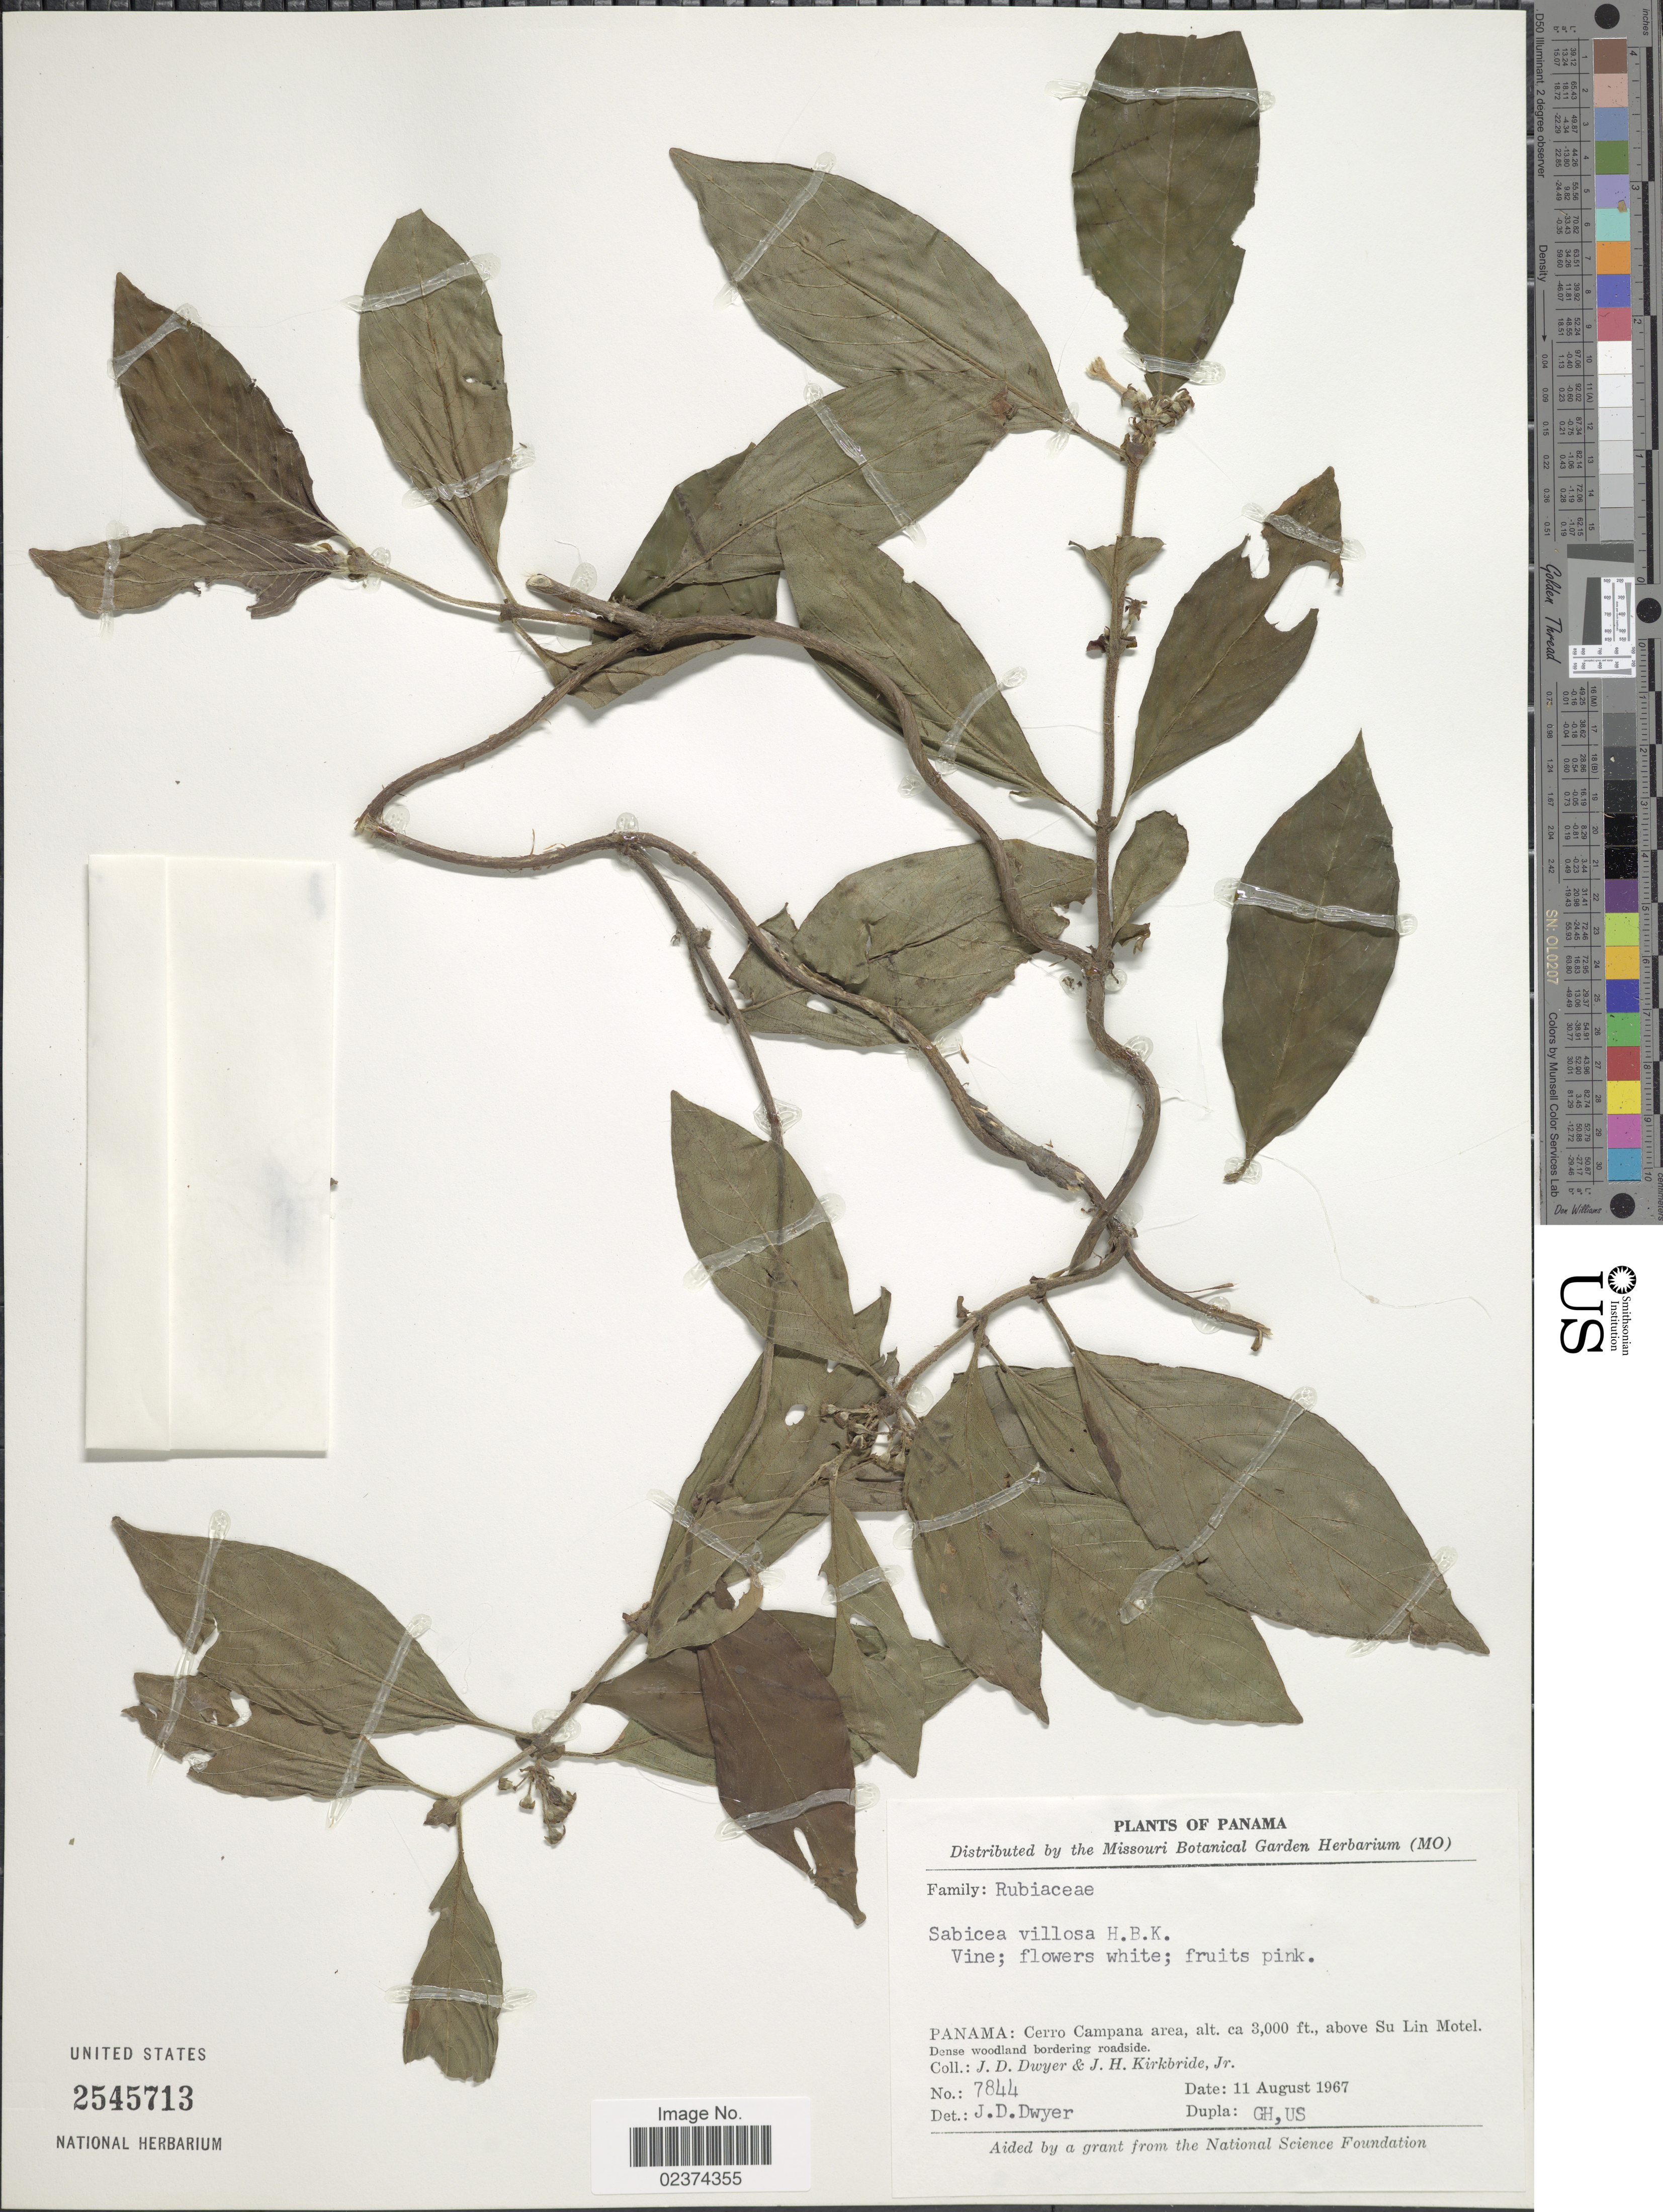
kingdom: Plantae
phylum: Tracheophyta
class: Magnoliopsida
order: Gentianales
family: Rubiaceae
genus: Sabicea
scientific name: Sabicea hirsuta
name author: Kunth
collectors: J. D. Dwyer & J. H. Kirkbride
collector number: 7844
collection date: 1967-08-11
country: Panama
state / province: Panamá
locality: Panama: Cerro Campana area, above Su Lin Motel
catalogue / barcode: US 2545713